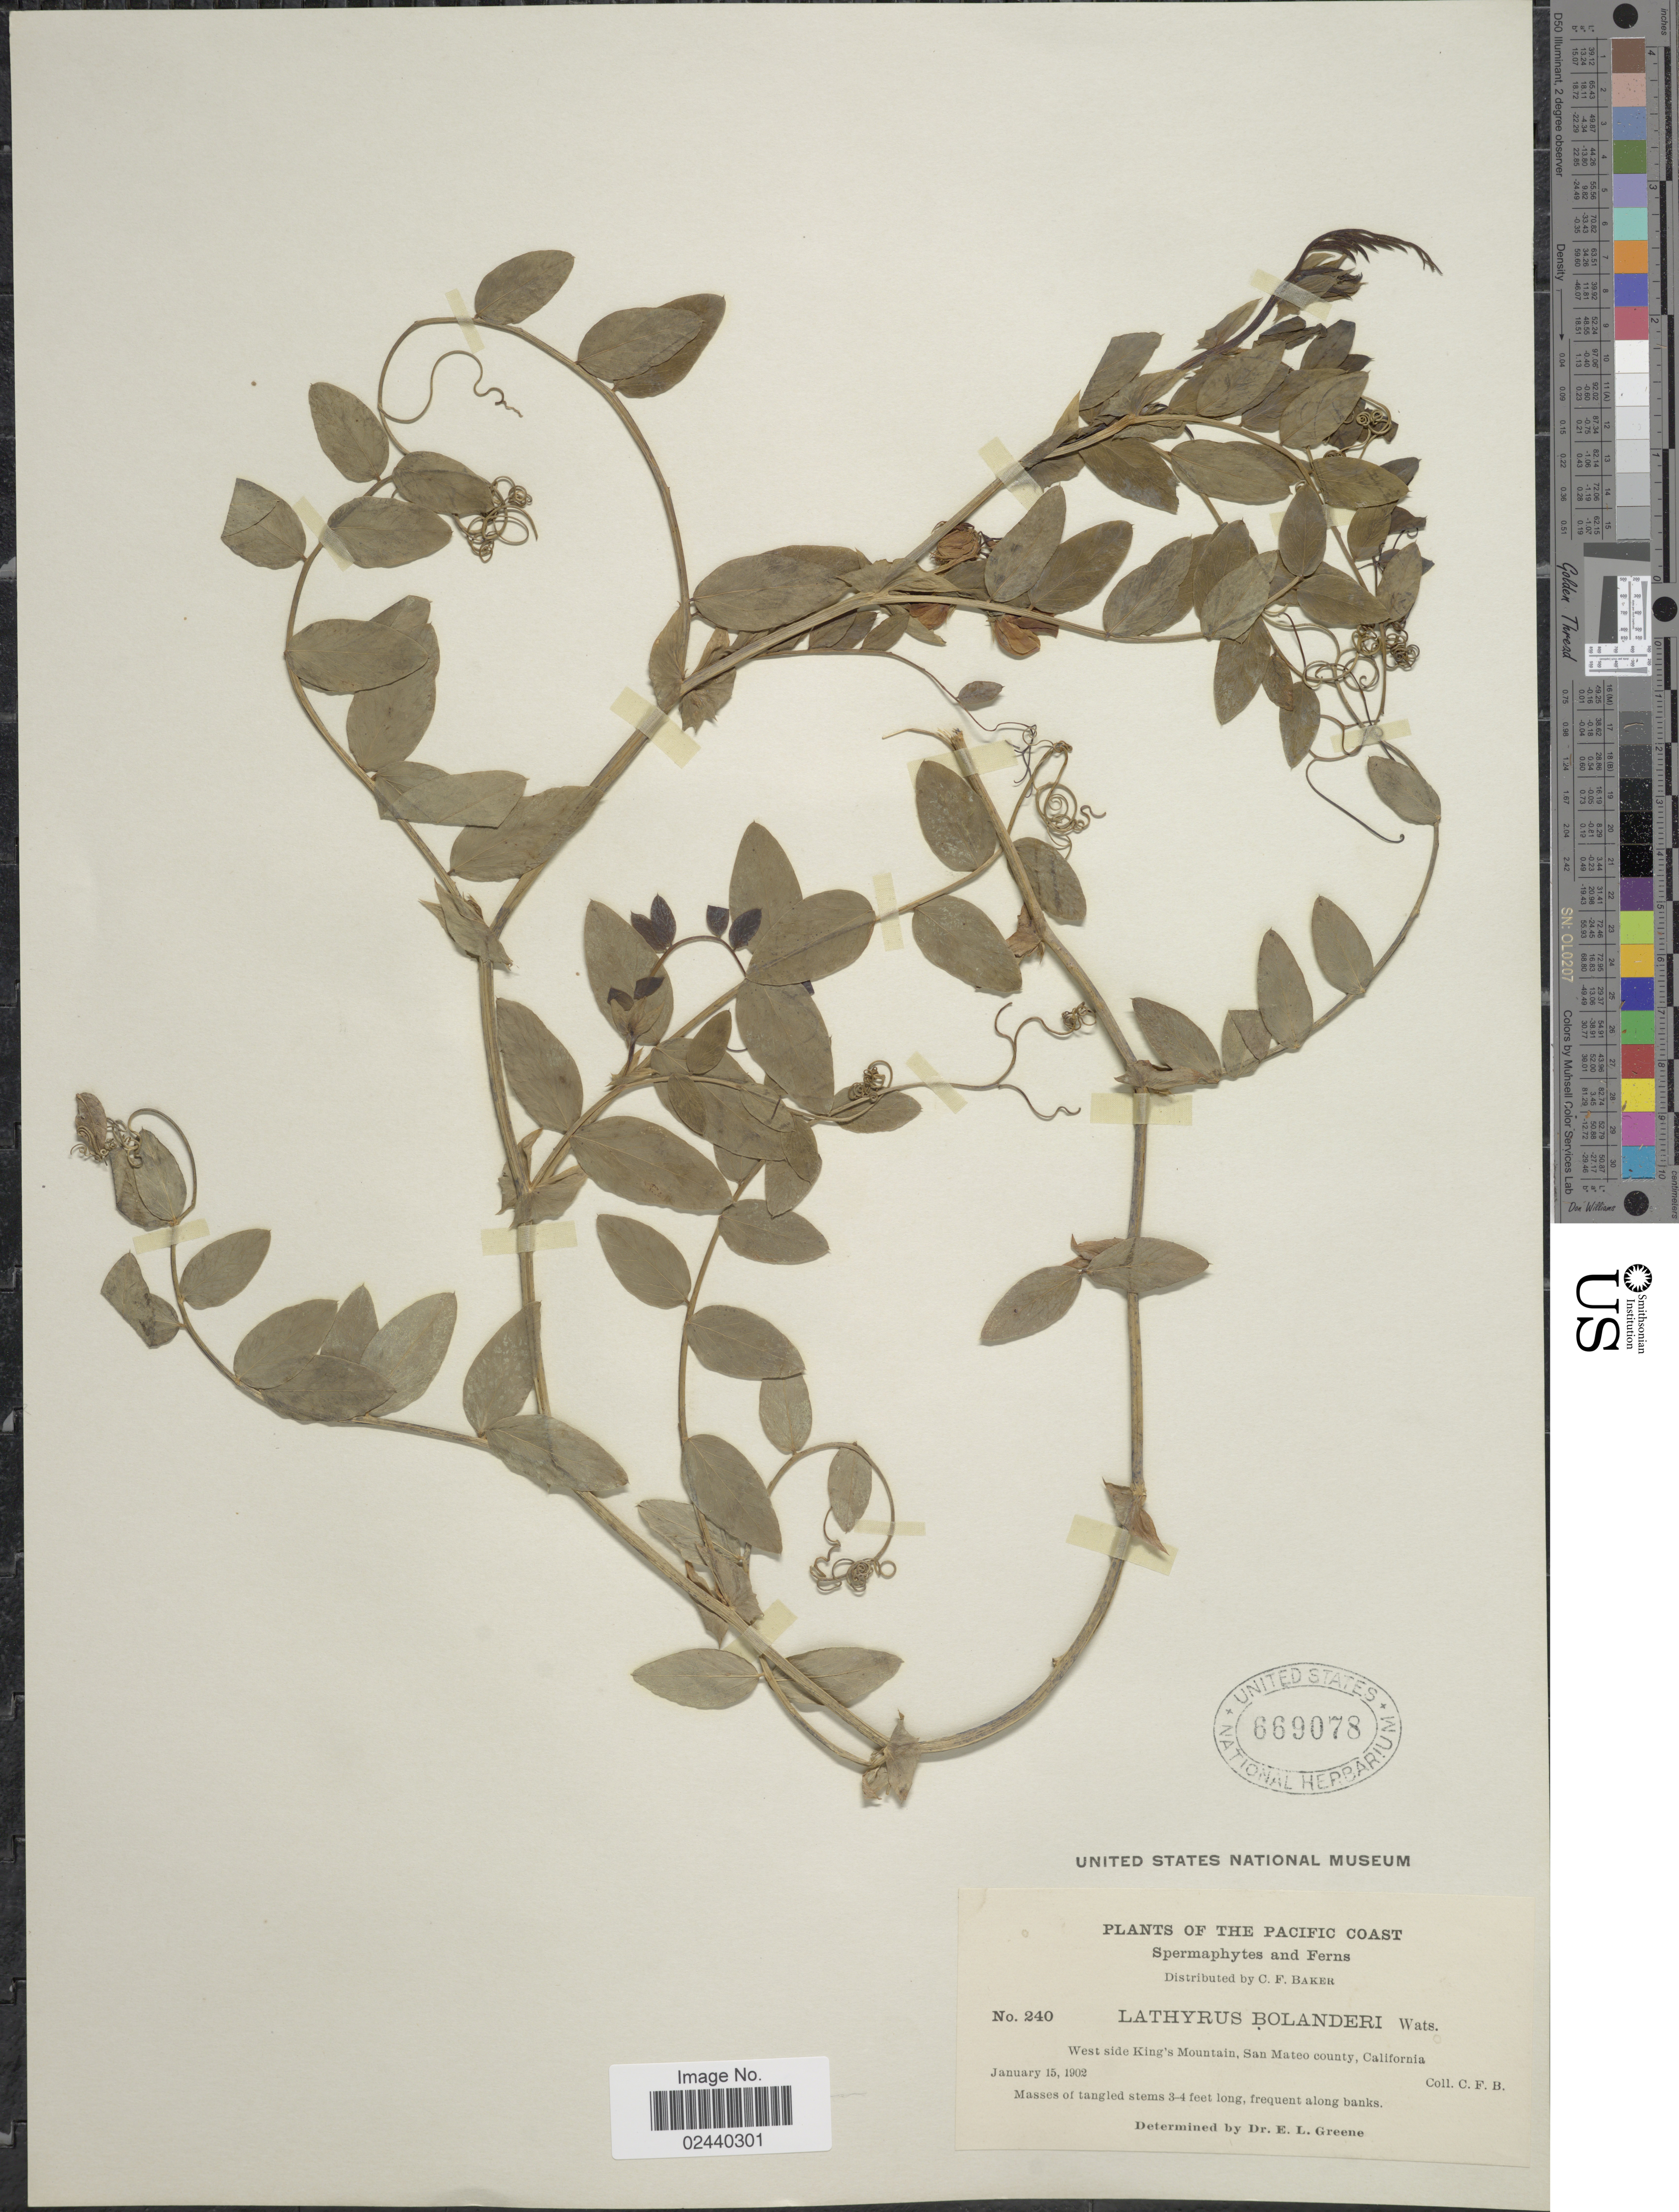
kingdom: Plantae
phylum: Tracheophyta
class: Magnoliopsida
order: Fabales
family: Fabaceae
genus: Lathyrus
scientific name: Lathyrus bolanderi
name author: S. Watson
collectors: C. F. Baker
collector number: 240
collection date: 1902-01-15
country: United States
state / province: California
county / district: San Mateo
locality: The Pacific Coast, West side King's Mountain, San Mateo county, frequent along banks.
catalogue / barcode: US 669078